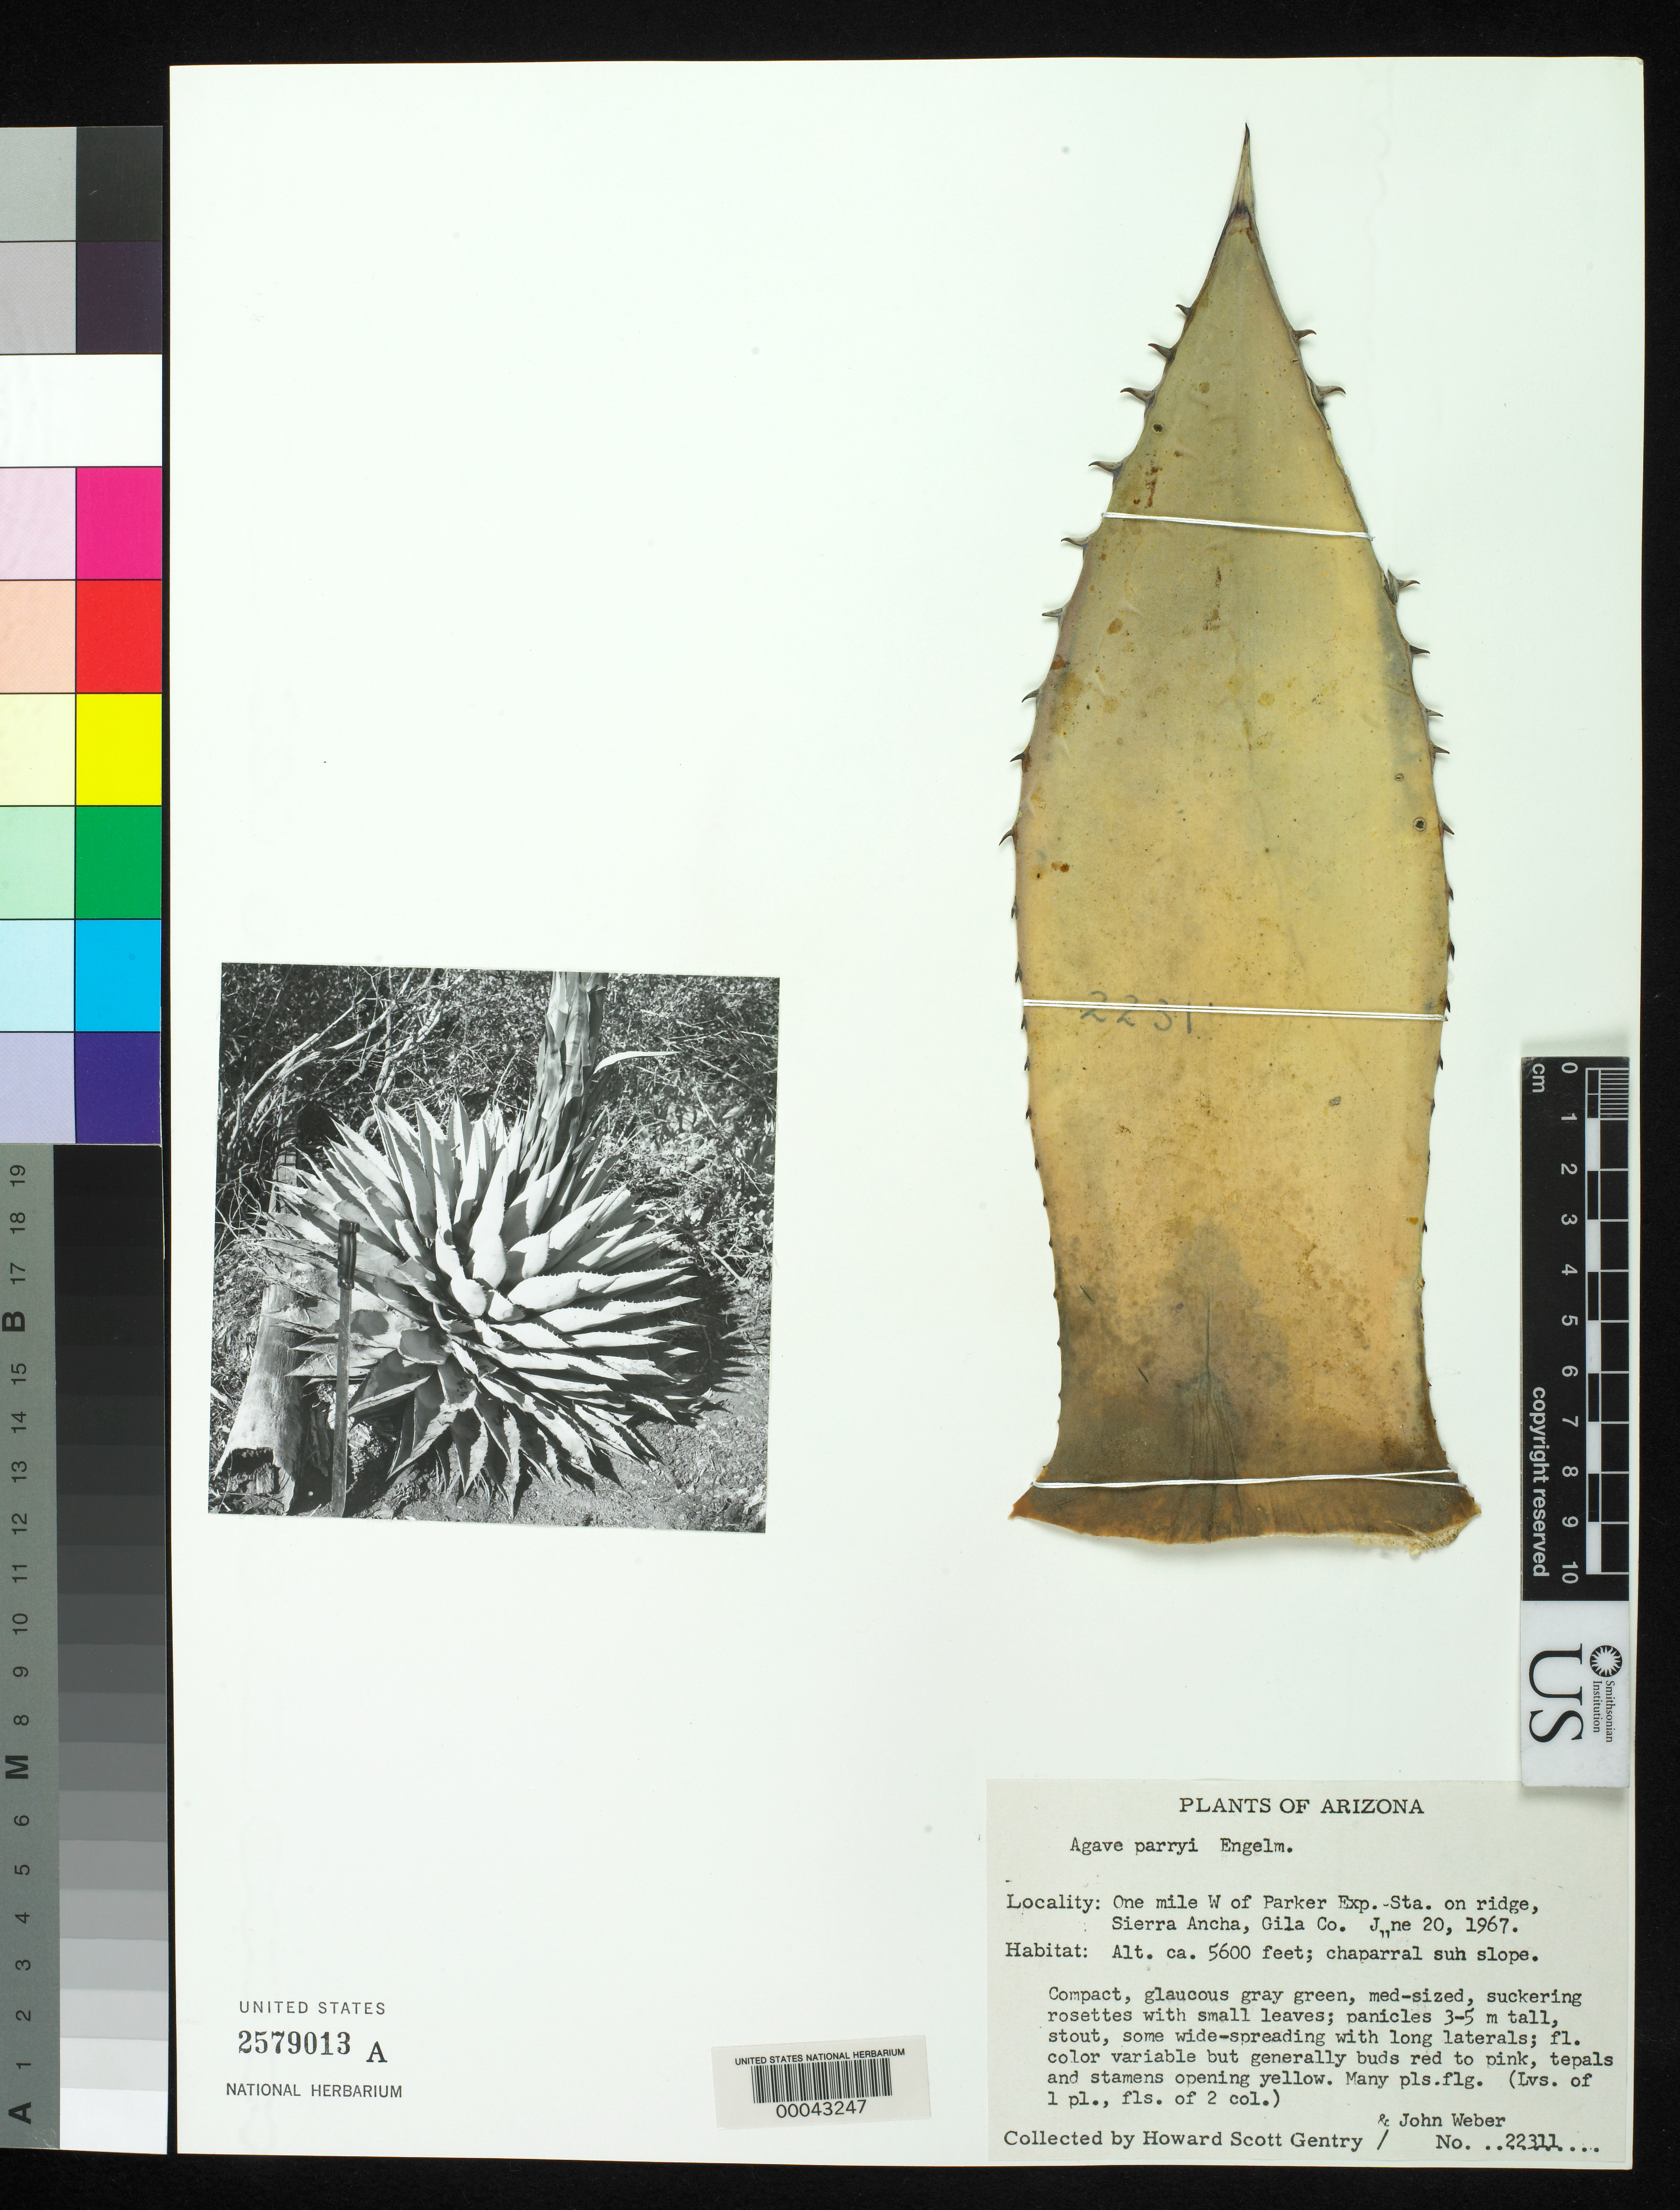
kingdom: Plantae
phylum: Tracheophyta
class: Liliopsida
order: Asparagales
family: Asparagaceae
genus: Agave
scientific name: Agave parryi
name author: Engelm.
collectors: H. S. Gentry & J. H. Weber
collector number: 22311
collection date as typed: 20 Jun 1967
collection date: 1967-06-20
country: United States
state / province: Arizona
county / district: Gila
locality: One mi w of parker exp. sta. on ridge, sierra ancha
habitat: Chaparral sun slope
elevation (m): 1707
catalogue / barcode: US 2579013A